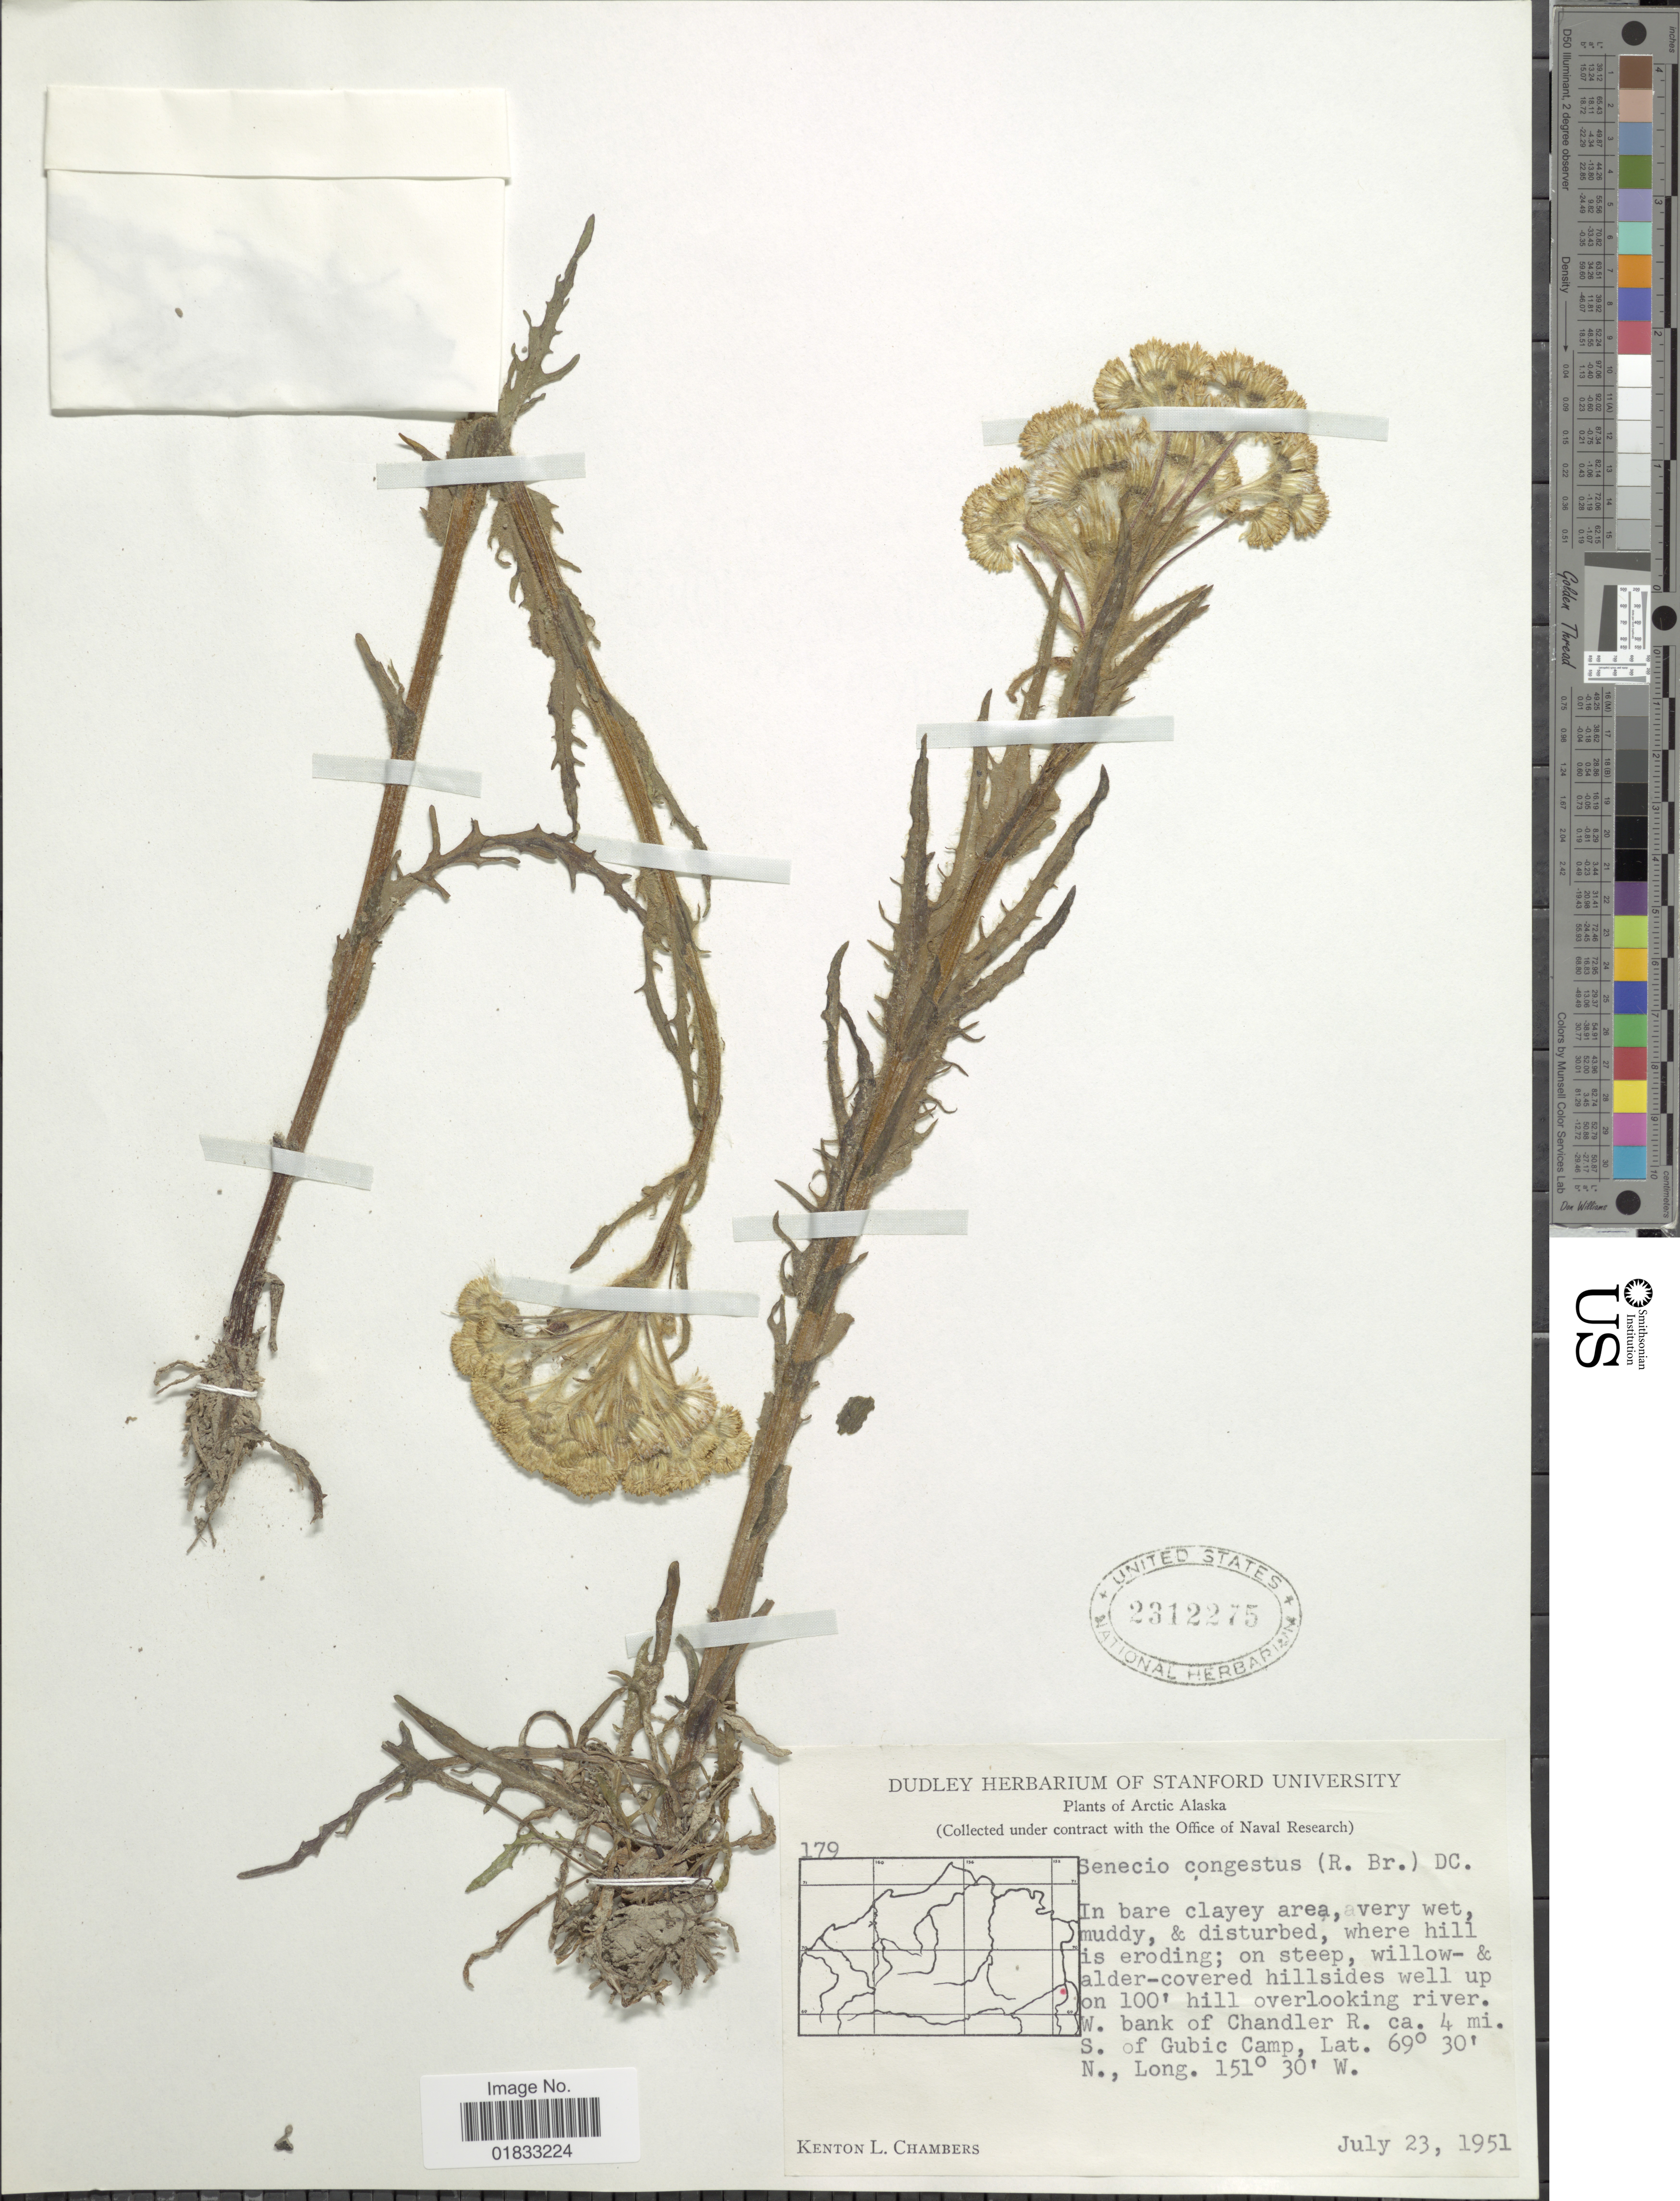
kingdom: Plantae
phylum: Tracheophyta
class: Magnoliopsida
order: Asterales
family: Asteraceae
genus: Tephroseris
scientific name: Tephroseris palustris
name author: (L.) Rchb.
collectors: K. L. Chambers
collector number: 179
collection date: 1951-07-23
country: United States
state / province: Alaska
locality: W. bank of Chandler R. ca. 4 mi. S. of Gubic Camp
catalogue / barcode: US 2312275